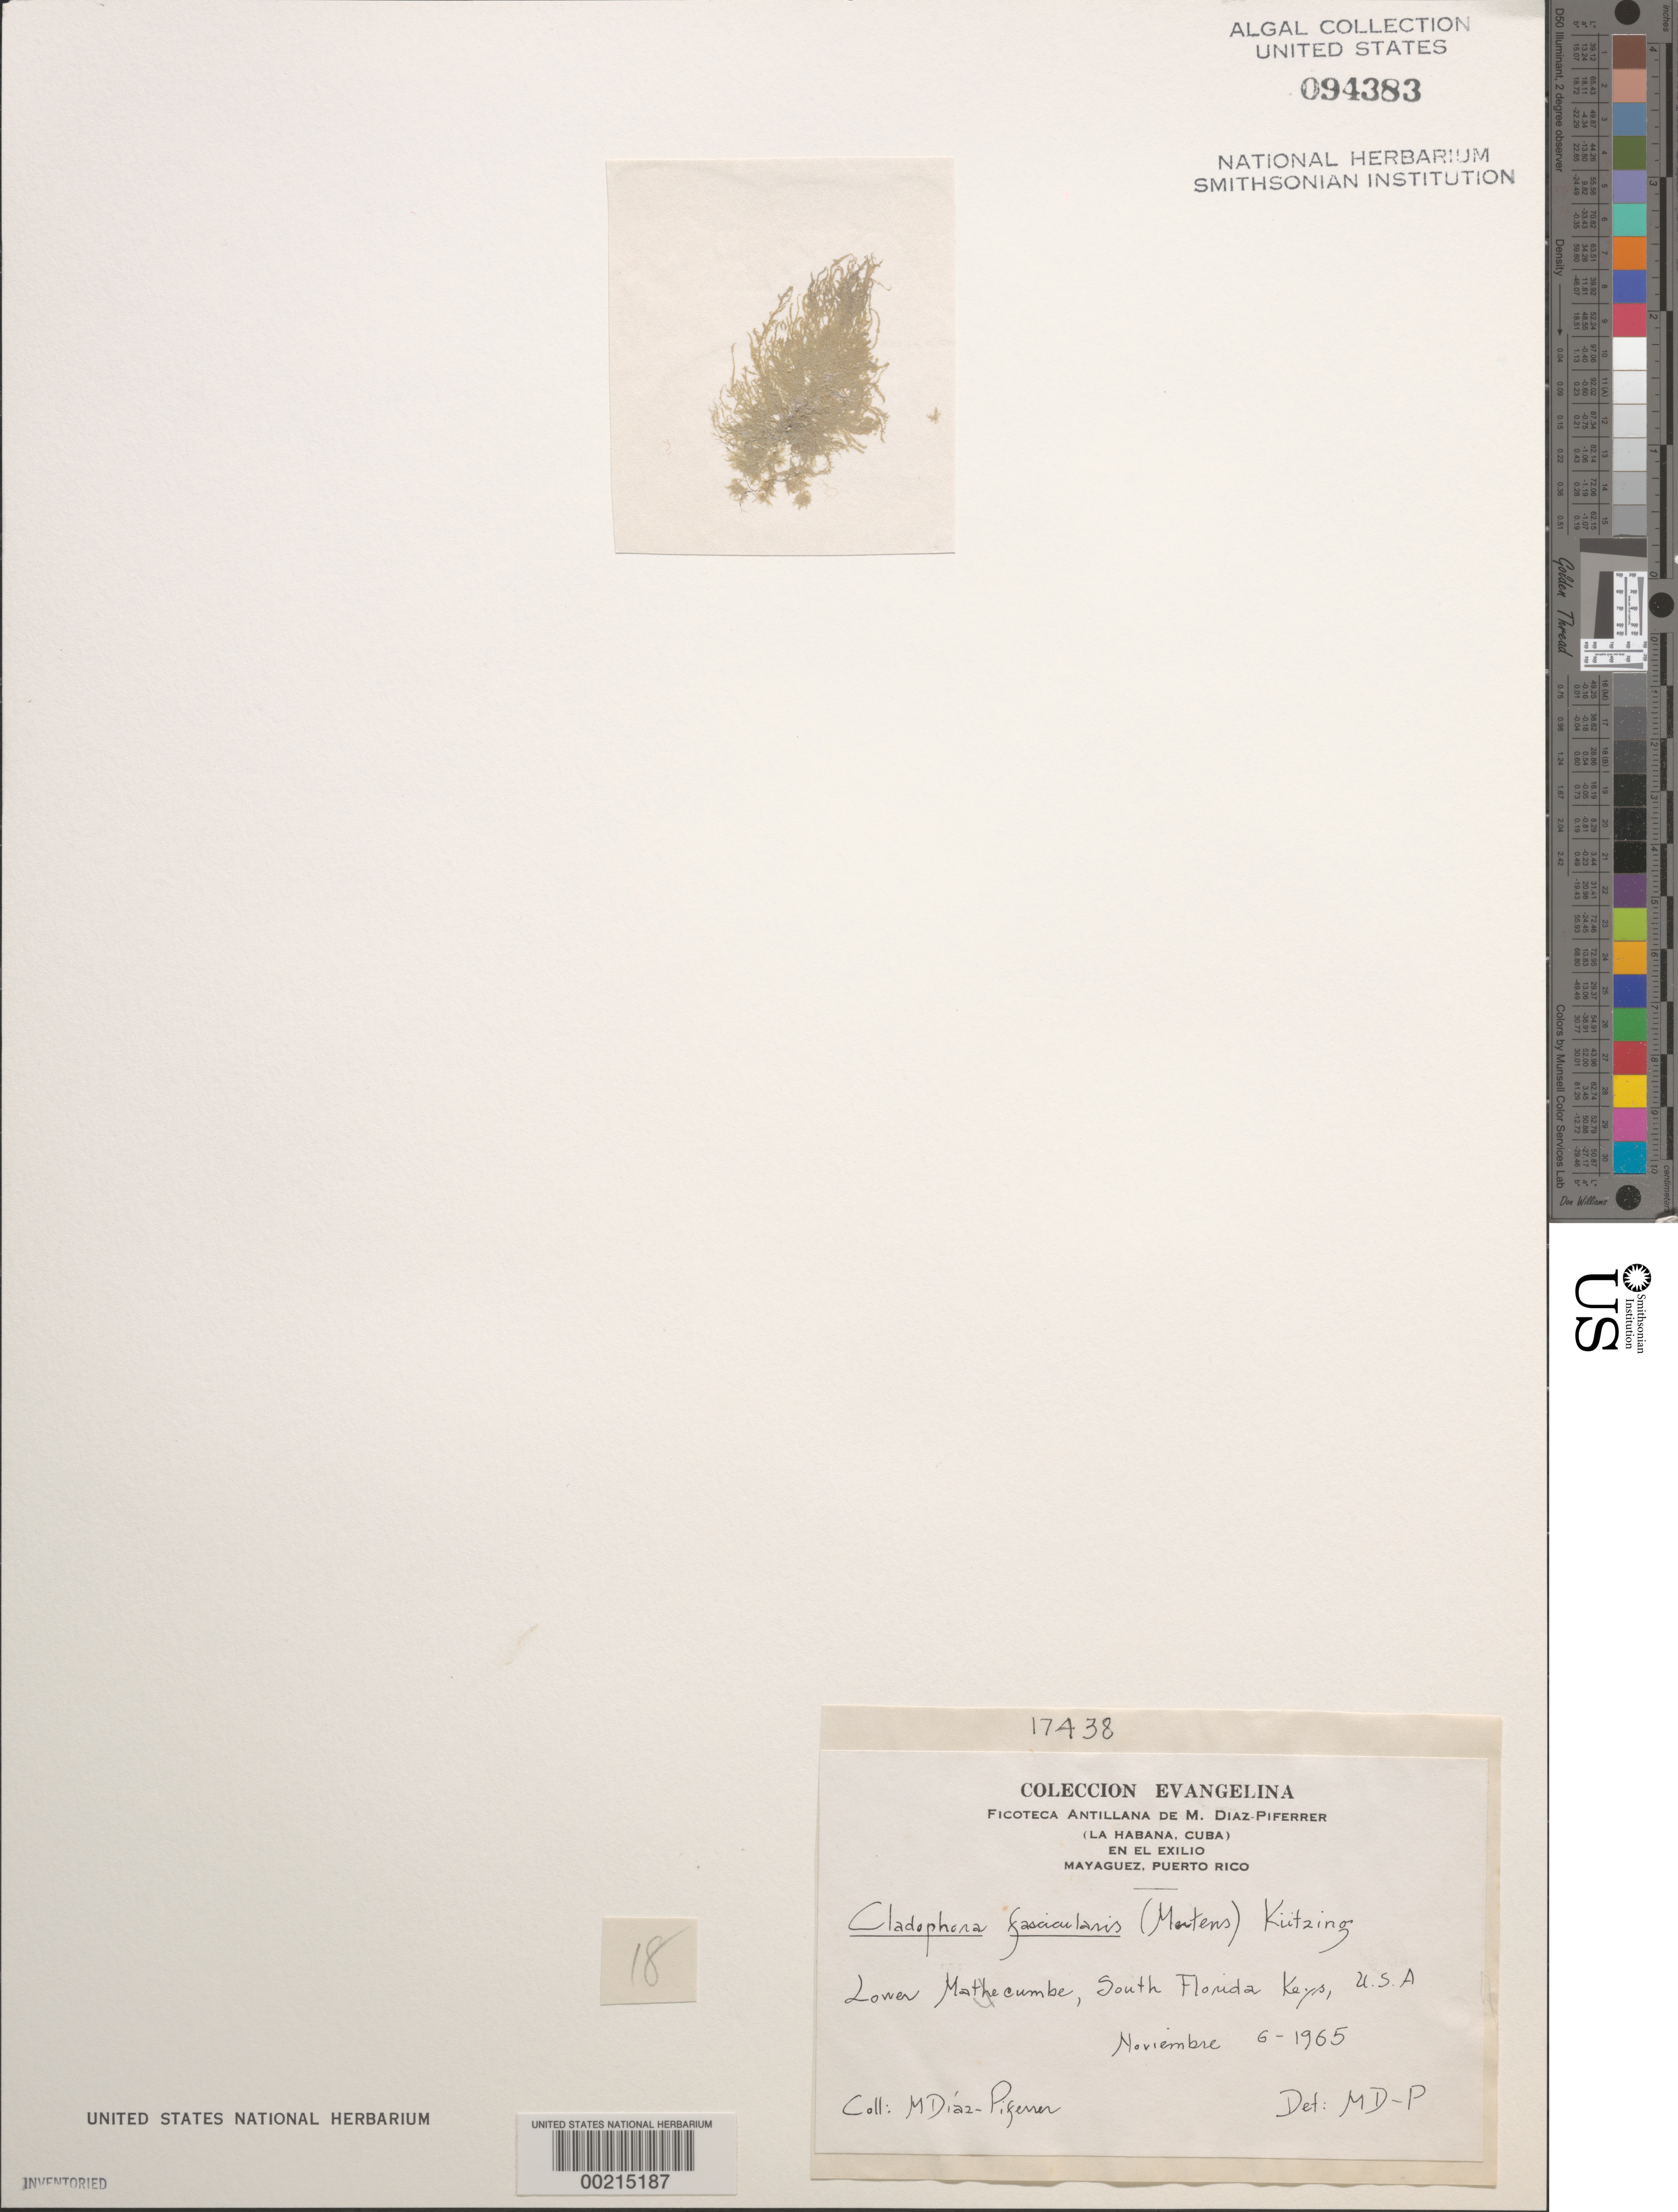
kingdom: Plantae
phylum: Chlorophyta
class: Ulvophyceae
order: Bryopsidales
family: Caulerpaceae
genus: Caulerpa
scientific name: Caulerpa mexicana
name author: Sond. ex Kütz.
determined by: Algae name updating Project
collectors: M. Diaz-Piferrer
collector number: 17438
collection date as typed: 06 Nov 1965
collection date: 1965-11-06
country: United States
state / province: Florida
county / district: Monroe County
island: Lower Matecumbe Key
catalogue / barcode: US 94383